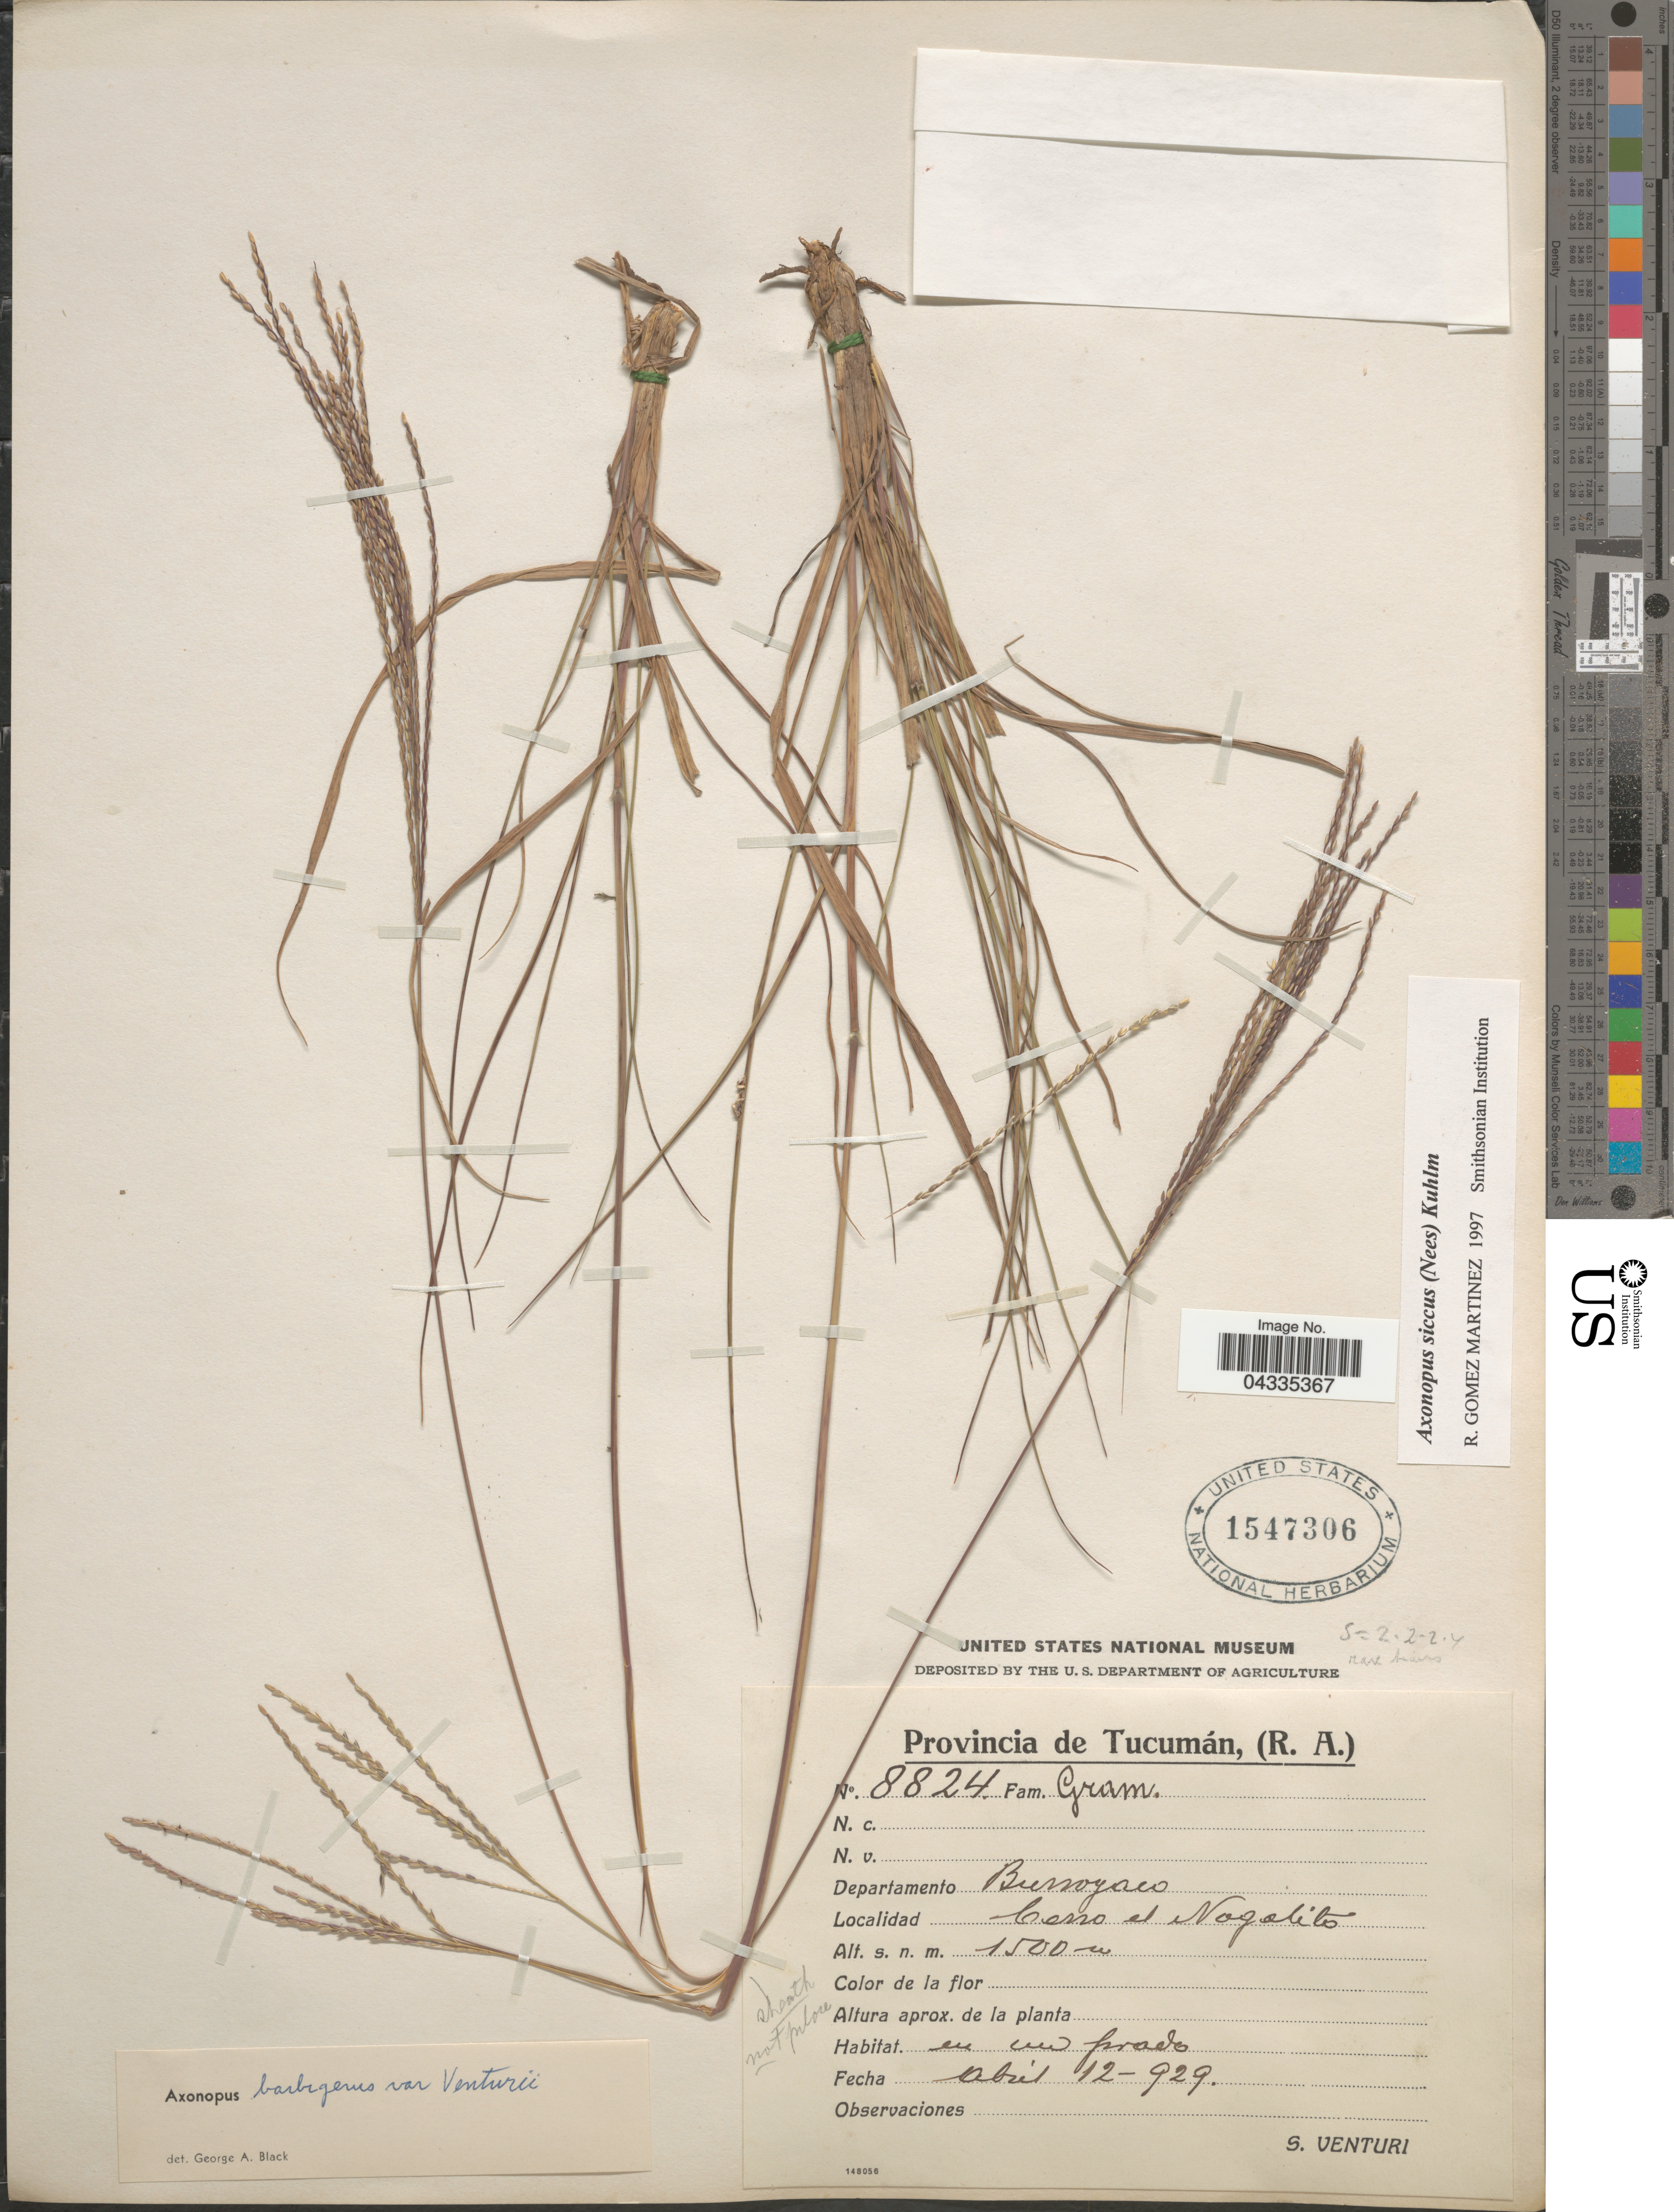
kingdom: Plantae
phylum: Tracheophyta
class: Liliopsida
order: Poales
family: Poaceae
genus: Axonopus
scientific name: Axonopus siccus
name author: (Nees) Kuhlm.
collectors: S. Venturi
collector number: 8824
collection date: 1929-04-12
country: Argentina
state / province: Tucuman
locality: (R.A.) Departamento Burruyacú. Cerro el Nogalito.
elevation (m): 1500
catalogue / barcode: US 1547306